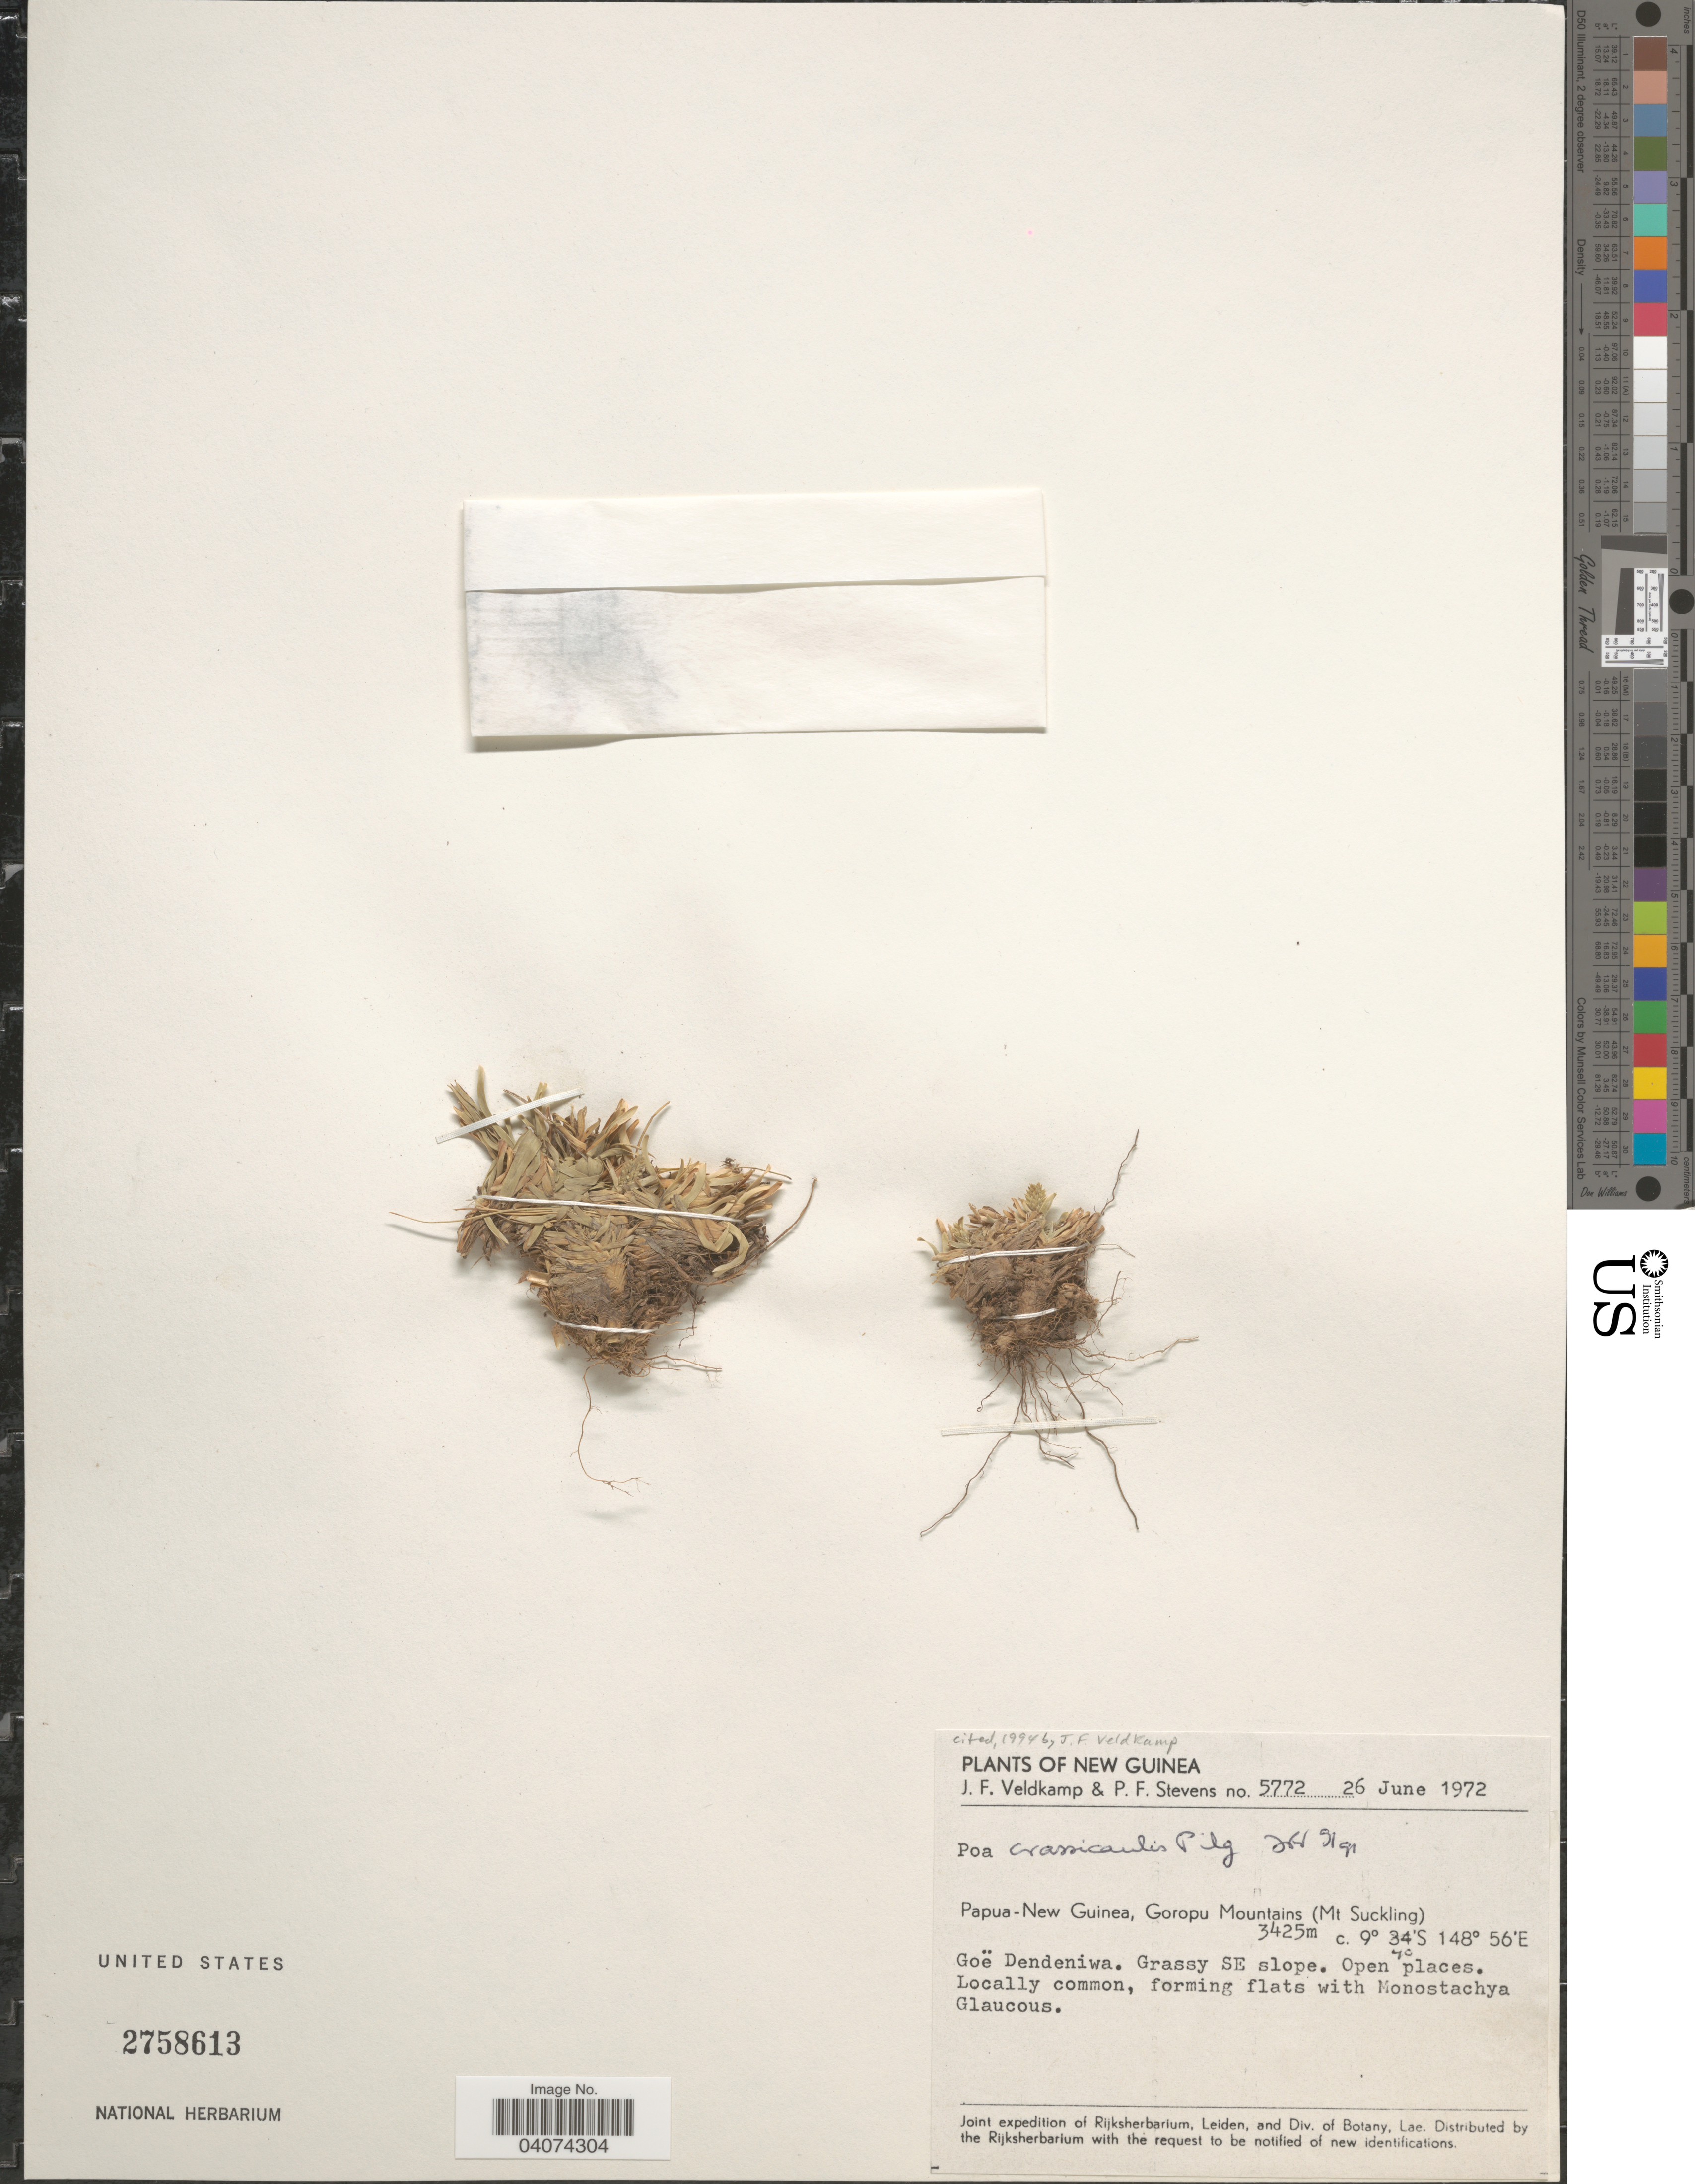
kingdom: Plantae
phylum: Tracheophyta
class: Liliopsida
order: Poales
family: Poaceae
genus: Poa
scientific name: Poa crassicaulis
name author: Pilg.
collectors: J. F. Veldkamp & P. F. Stevens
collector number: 5772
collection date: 1972-06-26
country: Papua New Guinea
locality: New Guinea. Goropu Mountains (Mt Suckling). Goë Dendeniwa. Grassy SE slope. Joint expedition of Rijksherbarium, Leiden, and Div. of Botany, Lae.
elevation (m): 3425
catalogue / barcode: US 2758613